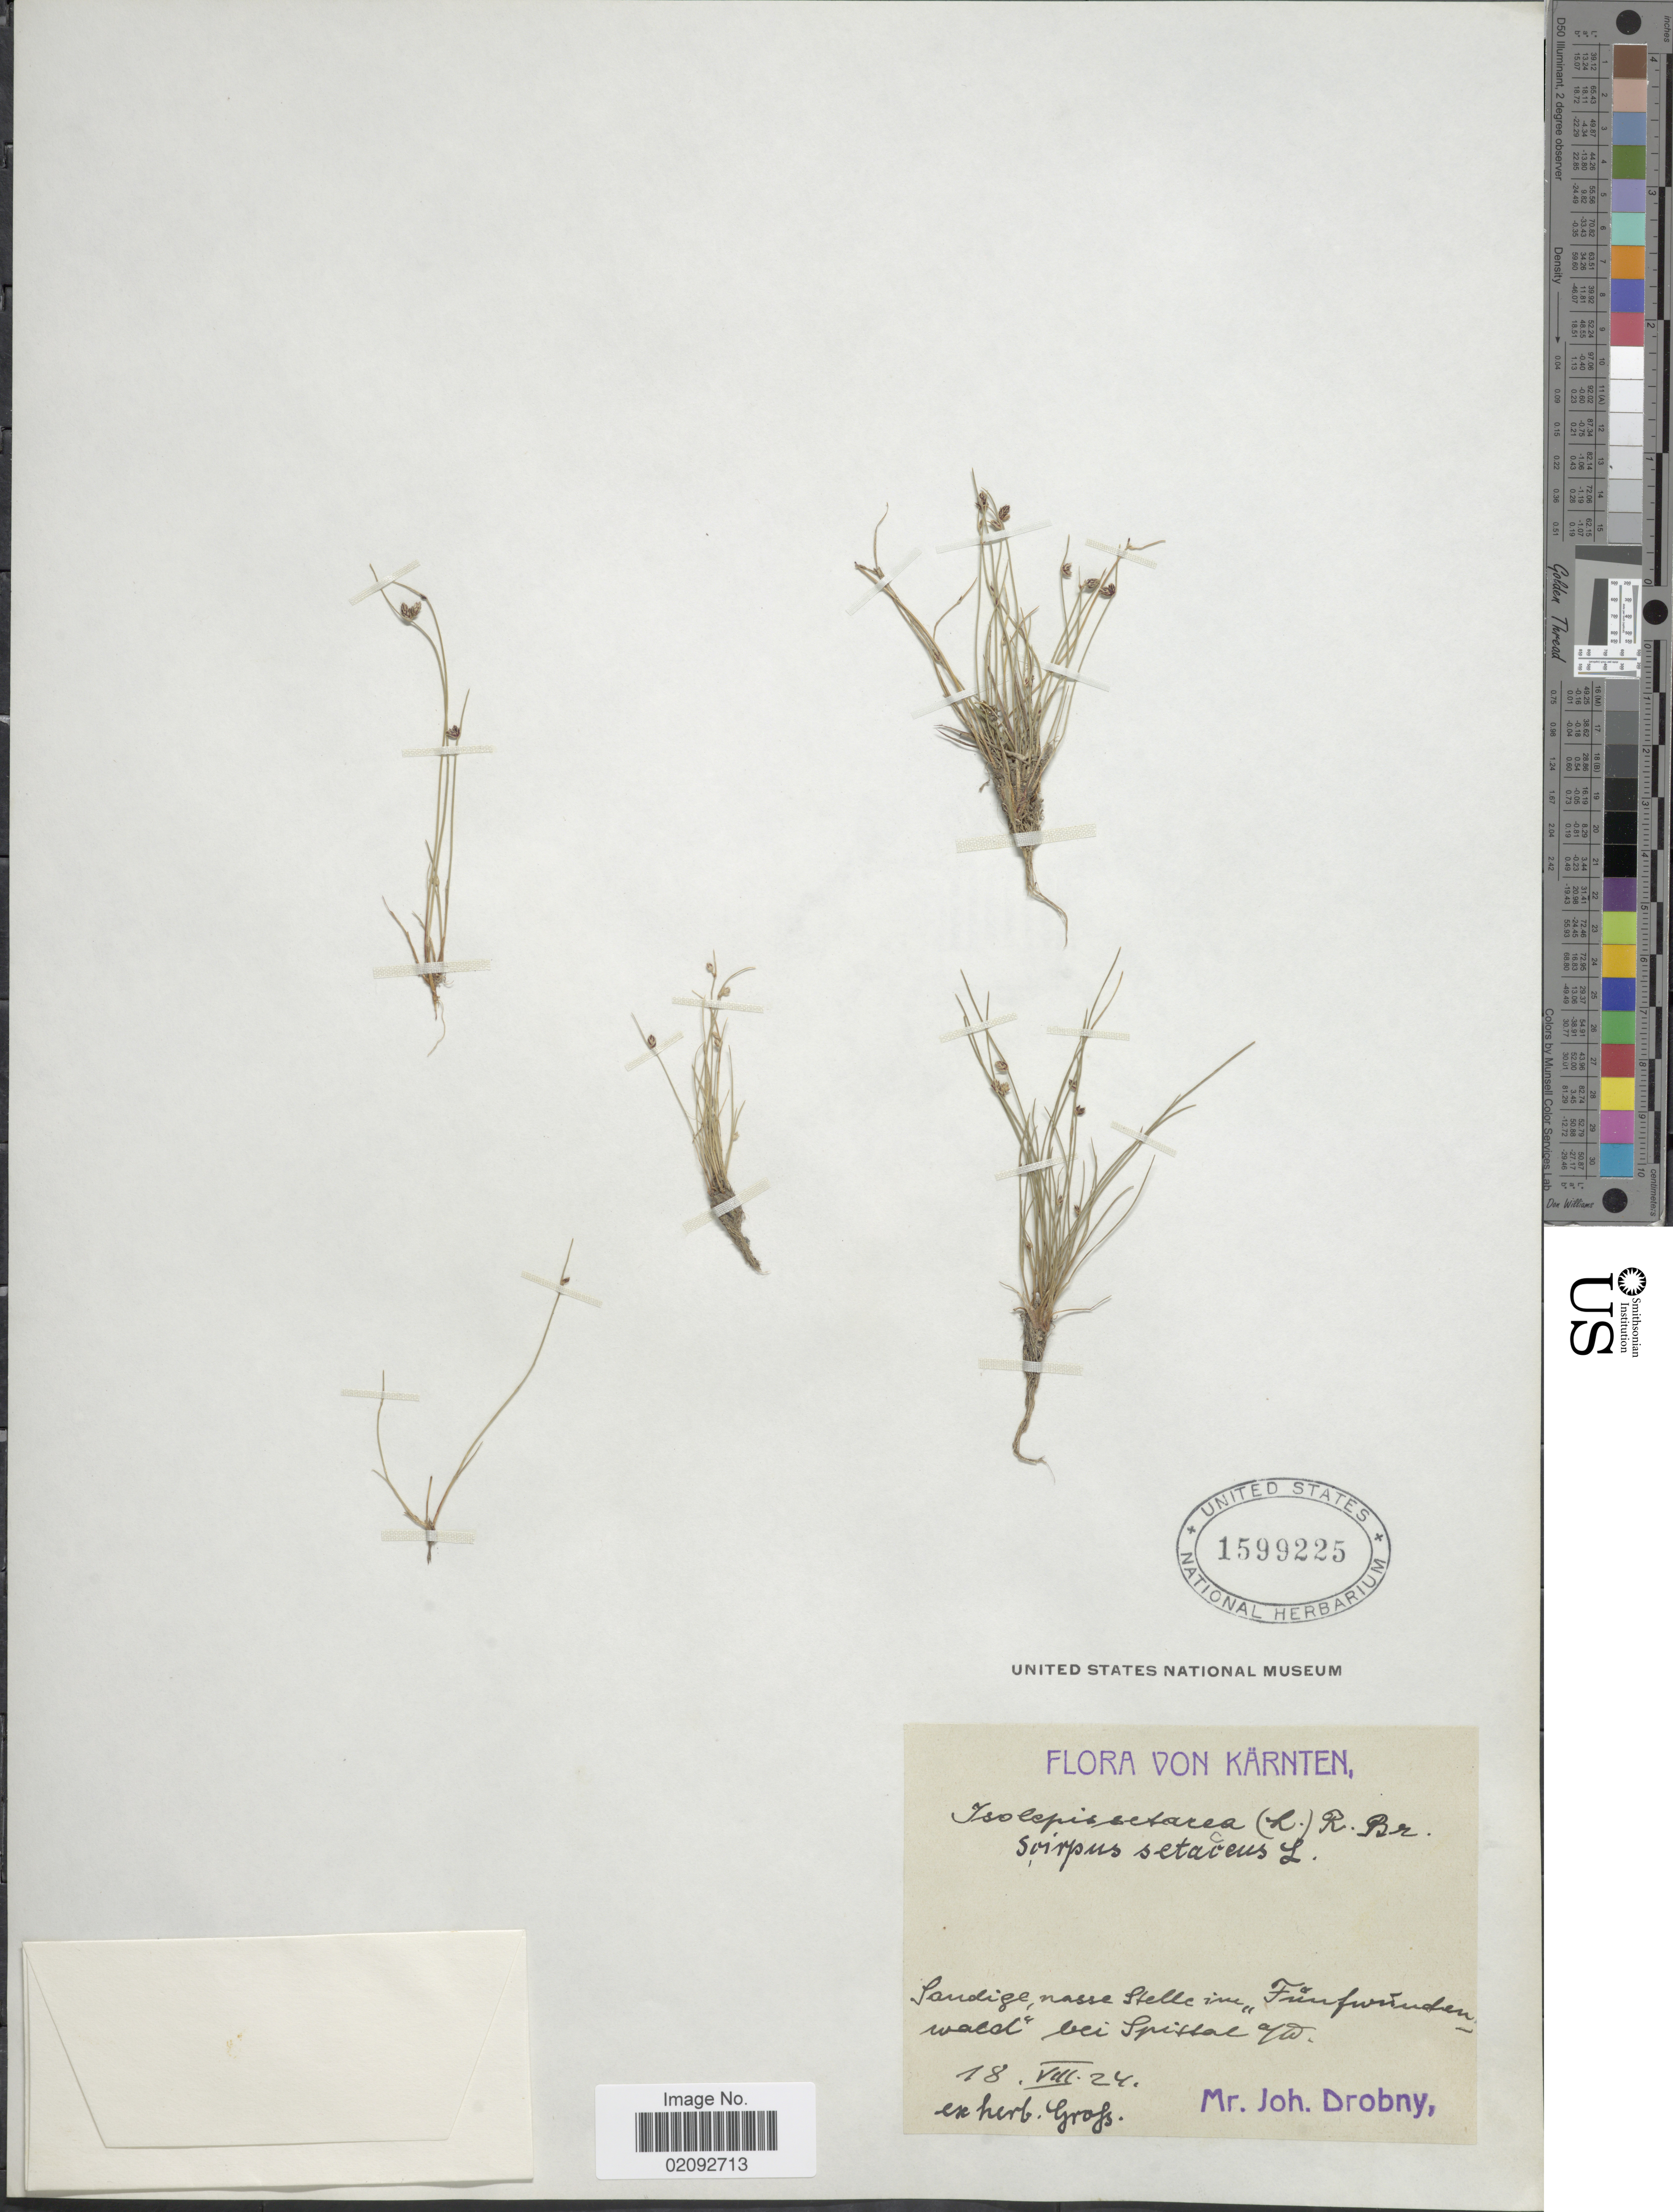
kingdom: Plantae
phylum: Tracheophyta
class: Liliopsida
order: Poales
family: Cyperaceae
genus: Isolepis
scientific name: Isolepis setacea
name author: (L.) R. Br.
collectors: J. Drobny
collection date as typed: Transcribed d/m/y: 18/8/24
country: Austria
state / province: Karnten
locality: In Funfroundenwald bei Spissal a/d [interpreted]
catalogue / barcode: US 1599225